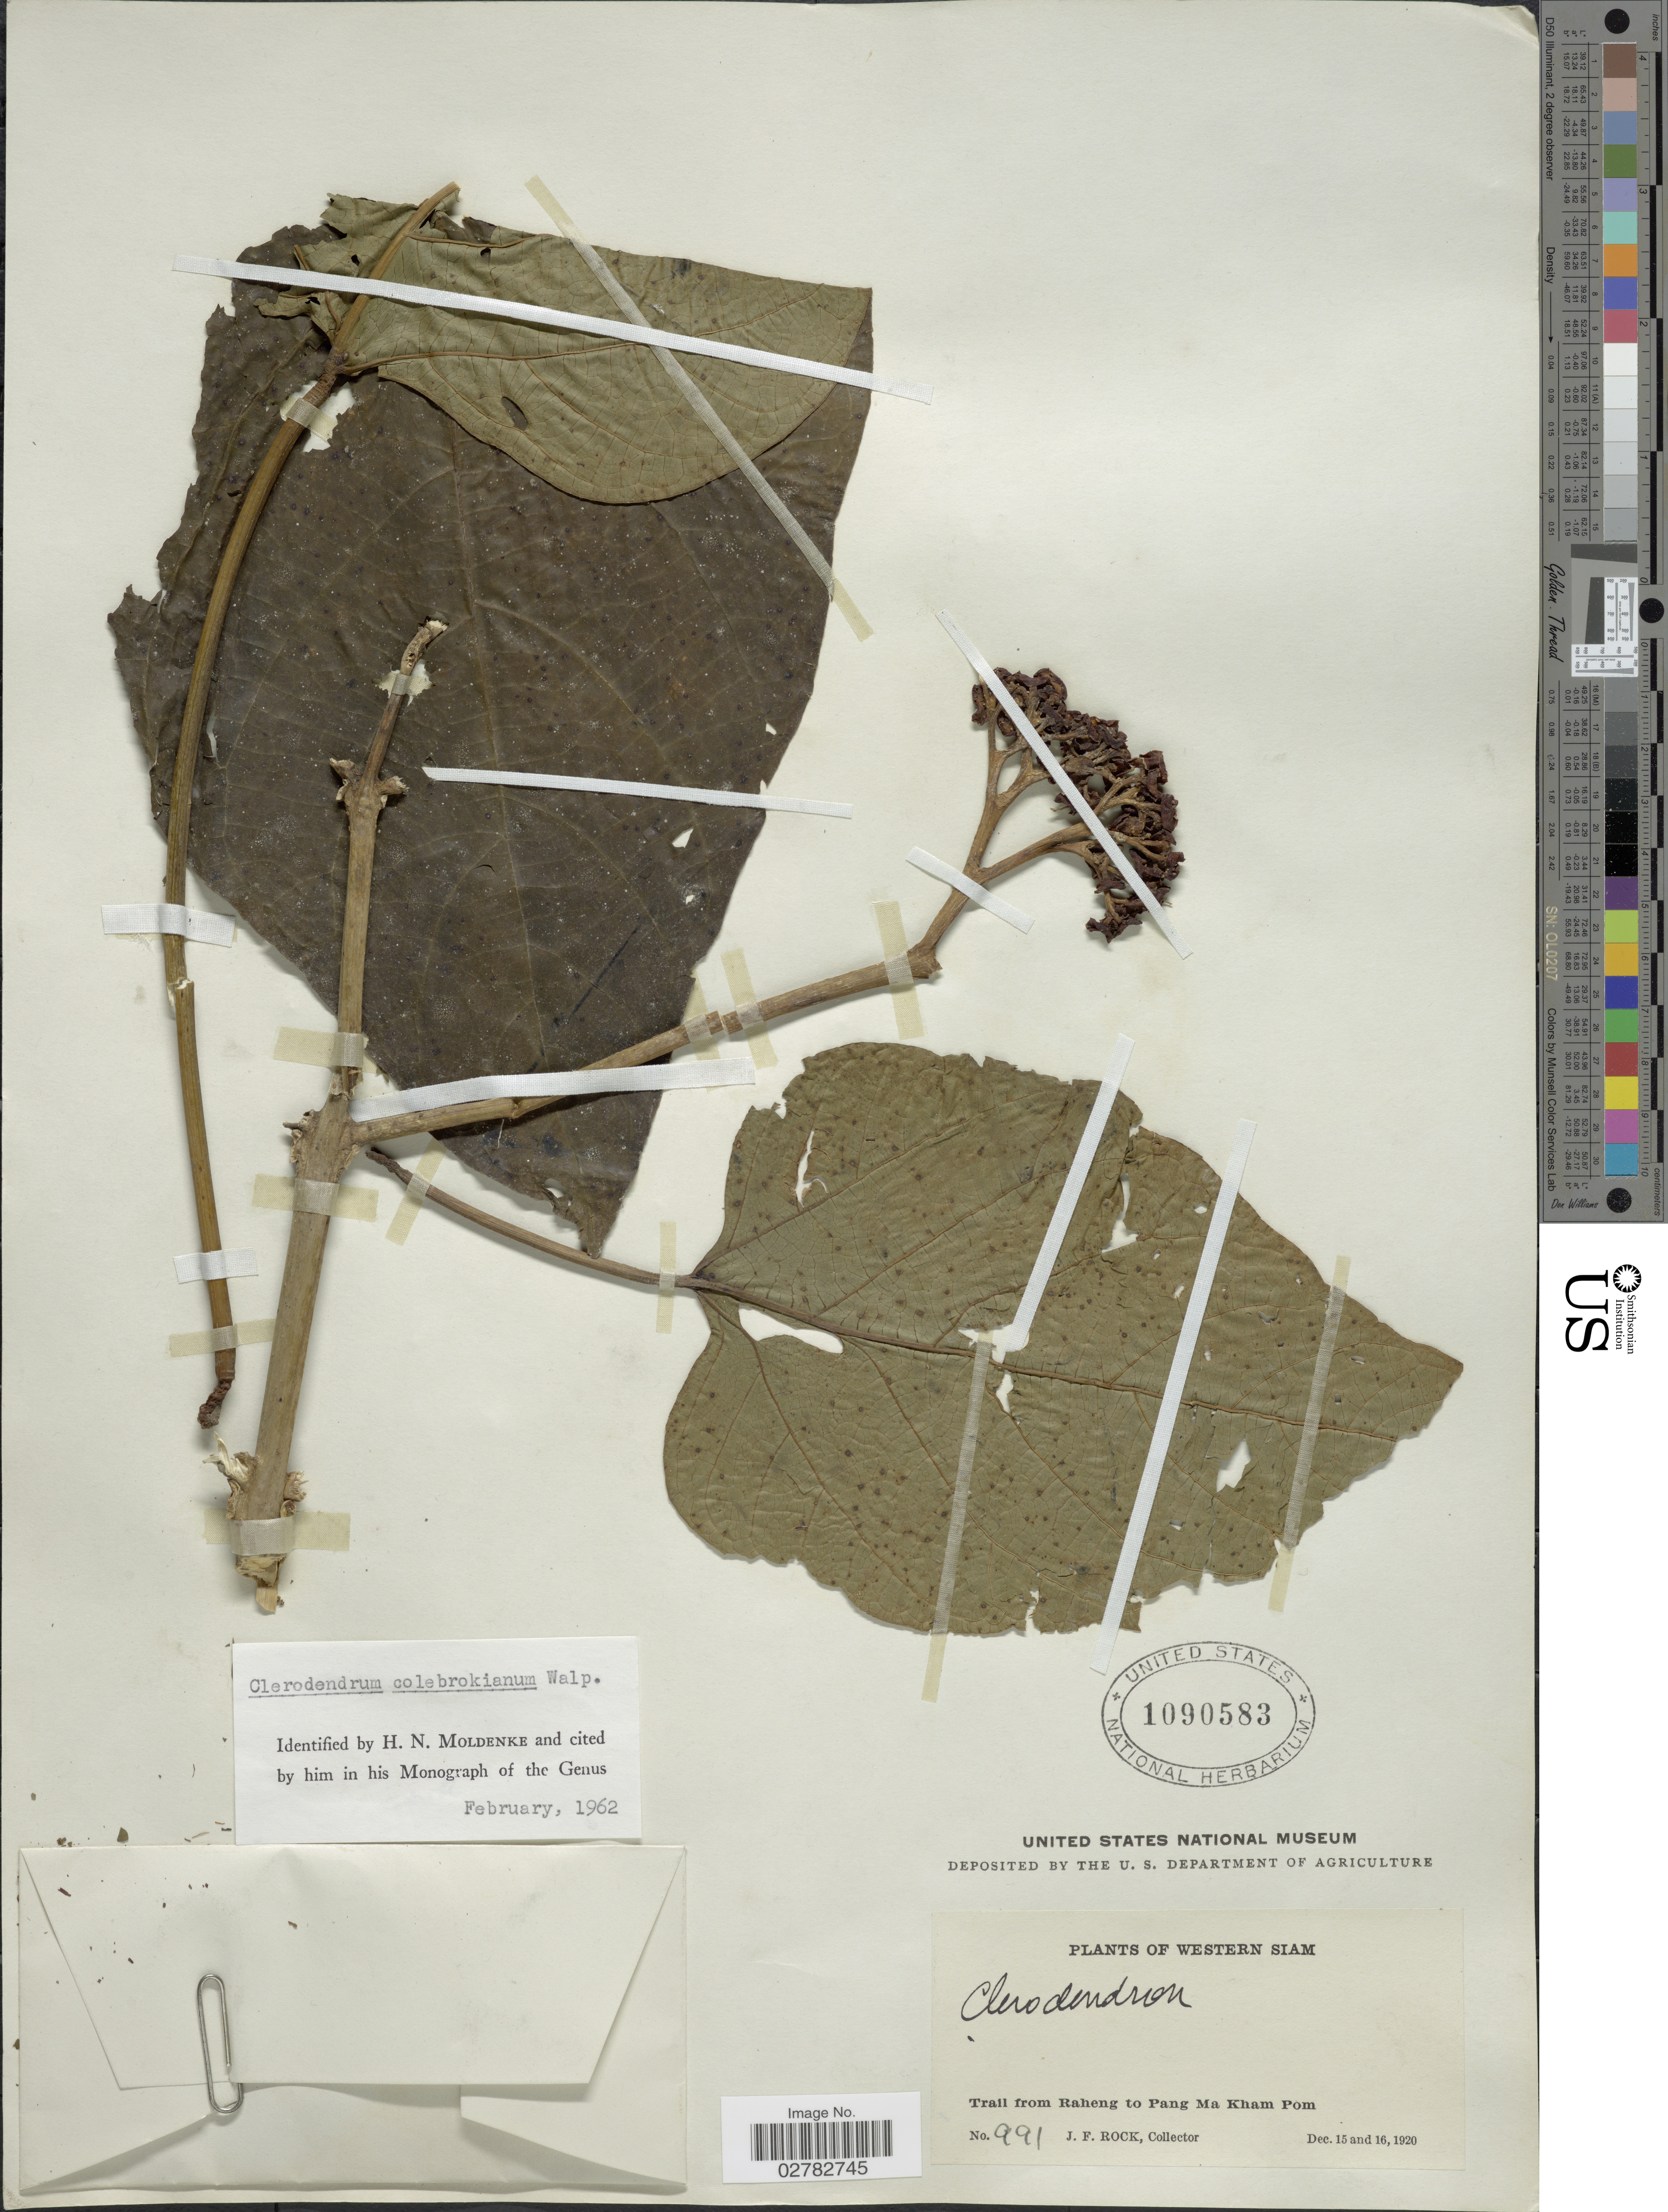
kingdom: Plantae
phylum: Tracheophyta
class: Magnoliopsida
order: Lamiales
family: Lamiaceae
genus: Clerodendrum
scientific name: Clerodendrum colebrookianum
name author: Walp.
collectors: J. Rock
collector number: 991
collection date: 1920-12-15/1920-12-16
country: Thailand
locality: Western Siam. Trail from Raheng to Pang Ma Kham Pom.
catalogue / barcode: US 1090583